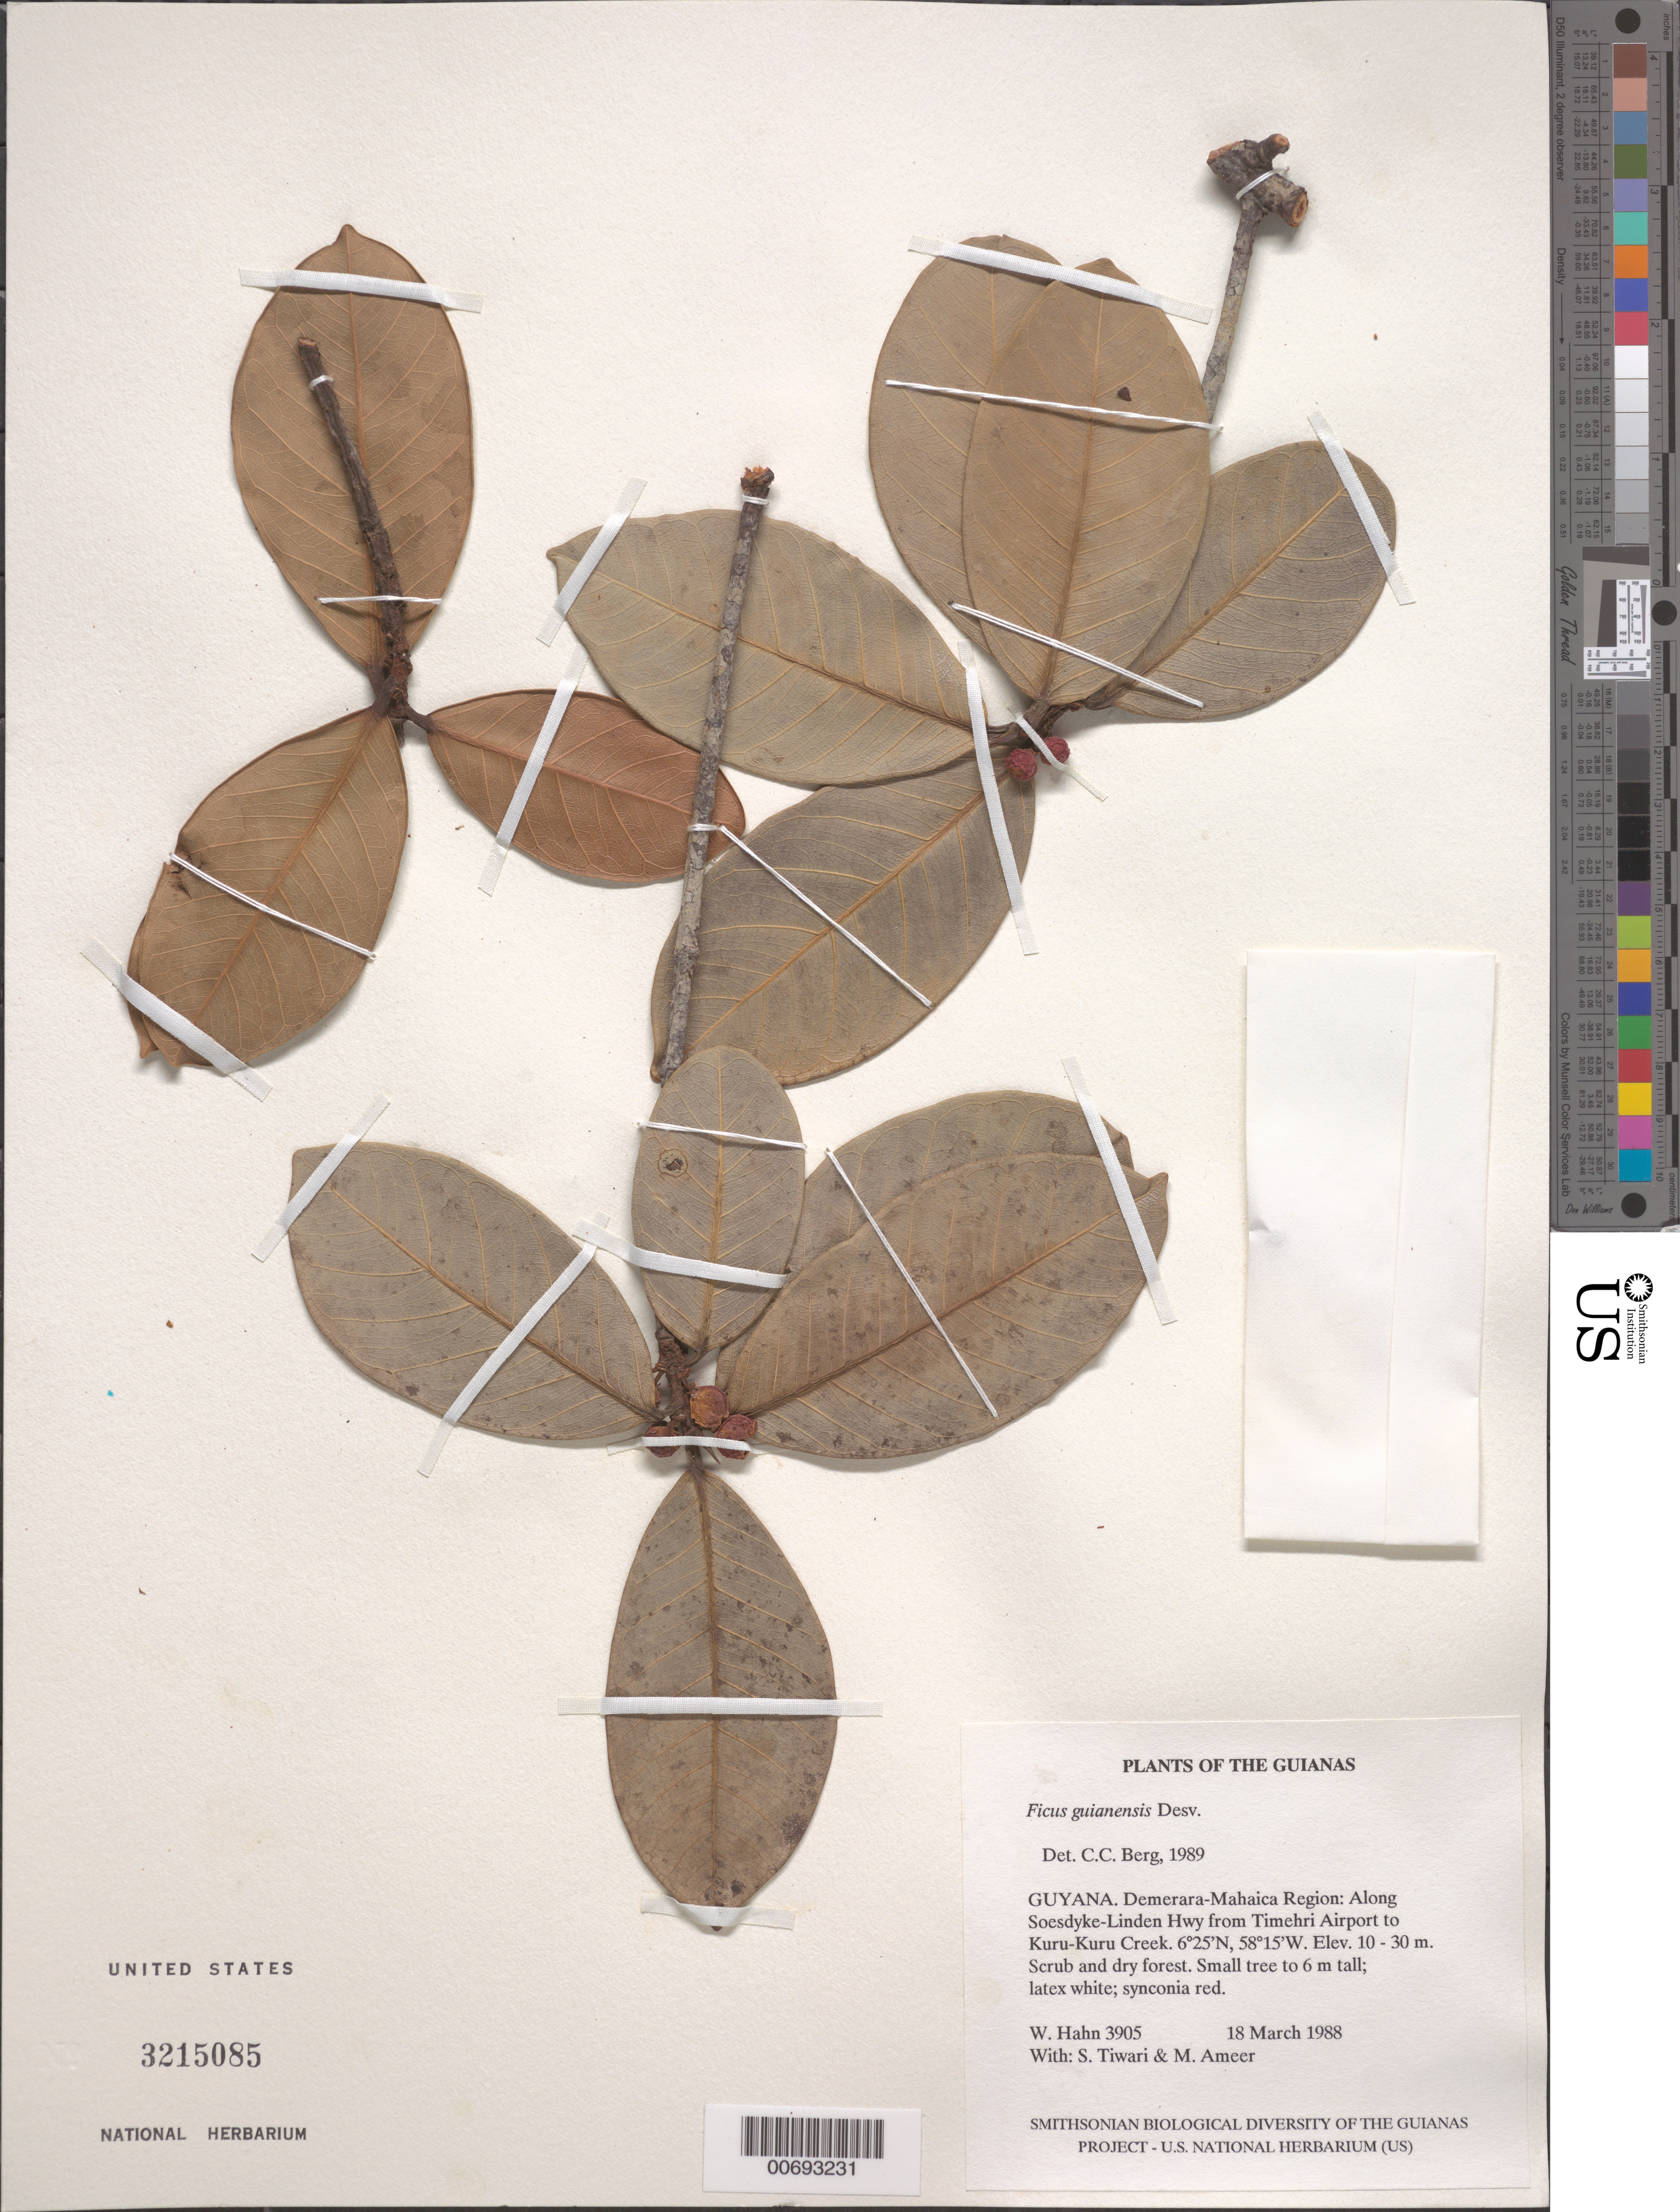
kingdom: Plantae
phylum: Tracheophyta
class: Magnoliopsida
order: Rosales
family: Moraceae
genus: Ficus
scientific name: Ficus guianensis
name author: Desv. ex Ham.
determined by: Berg, C. C.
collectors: W. Hahn, S. Tiwari & M. Ameer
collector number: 3905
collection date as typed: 18 March 1988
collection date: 1988-03-18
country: Guyana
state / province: Demerara-Mahaica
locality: Along Soesdyke-Linden Hwy from Timehri Airport to Kuru-Kuru Creek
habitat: Scrub and dry forest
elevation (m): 10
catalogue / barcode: US 3215085